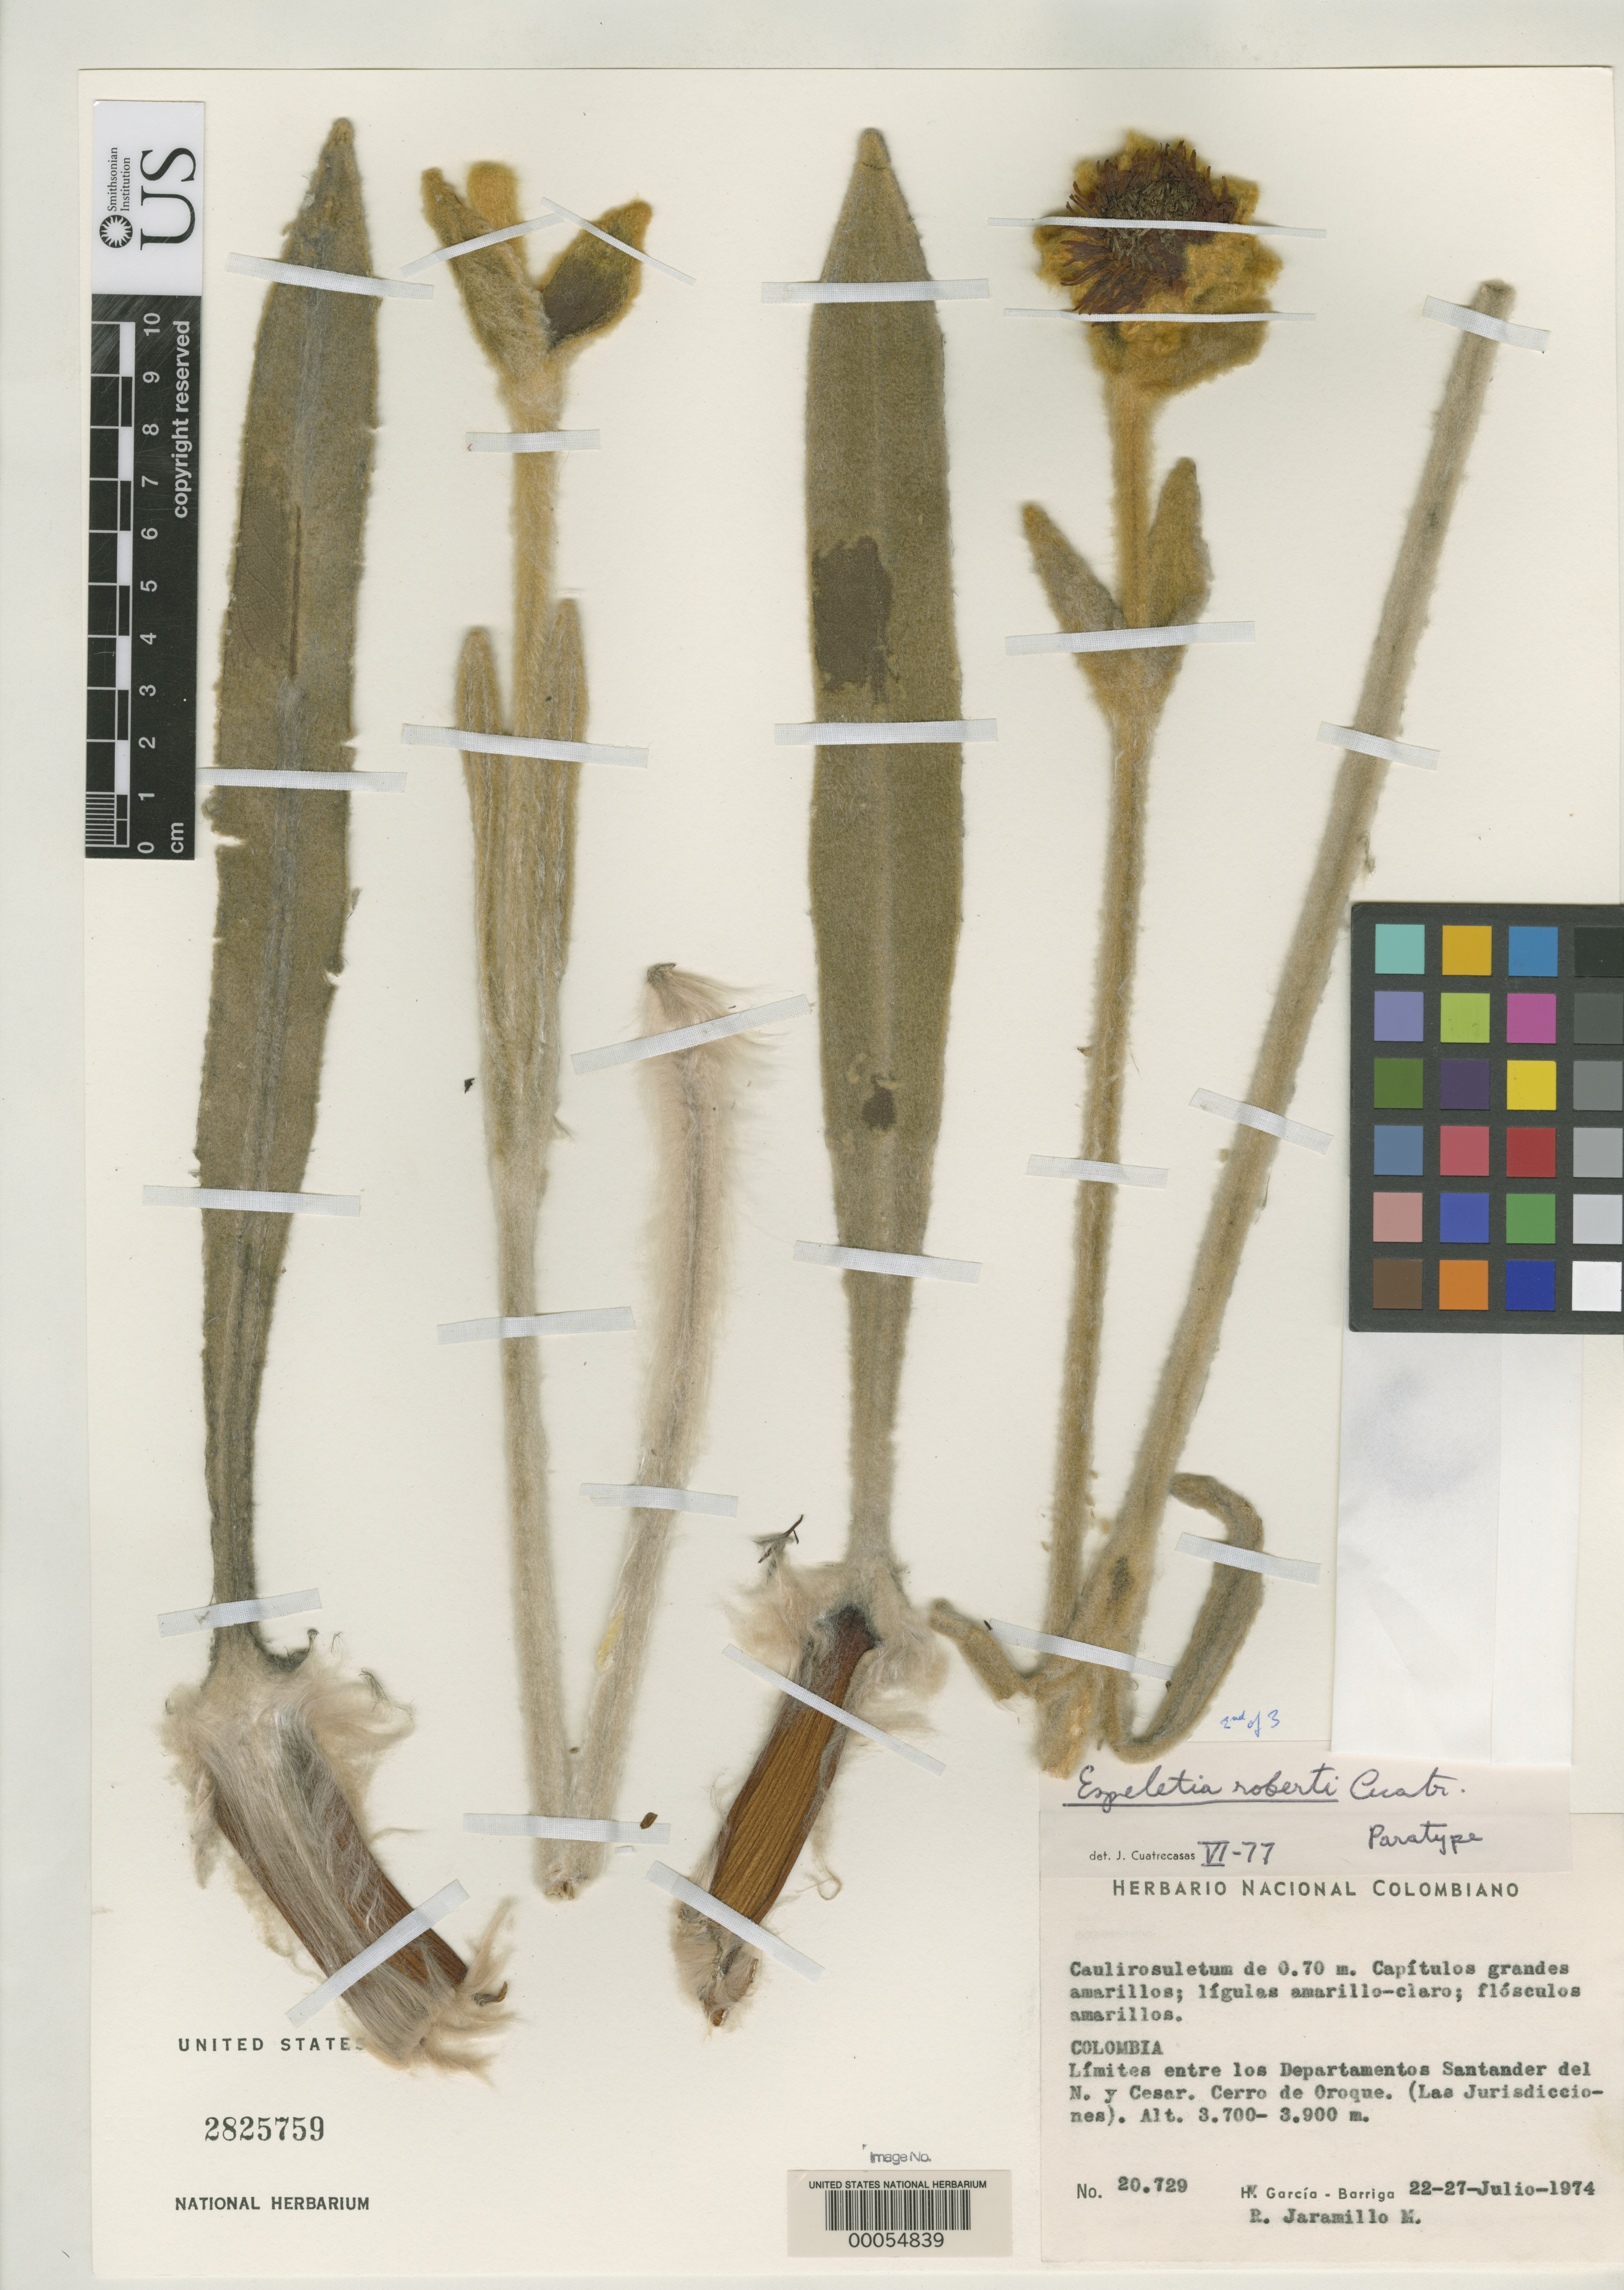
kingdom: Plantae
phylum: Tracheophyta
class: Magnoliopsida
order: Asterales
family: Asteraceae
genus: Espeletia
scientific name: Espeletia robertii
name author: Cuatrec.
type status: Paratype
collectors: H. García Barriga & R. Jaramillo M.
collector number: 20648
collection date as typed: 22 Jul 1974 to 27 Jul 1974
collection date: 1974-07-22/1974-07-27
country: Colombia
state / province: César / Norte de Santander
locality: Cerro de Oroque, las Jurisdicciones.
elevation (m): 3700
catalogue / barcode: US 2825759